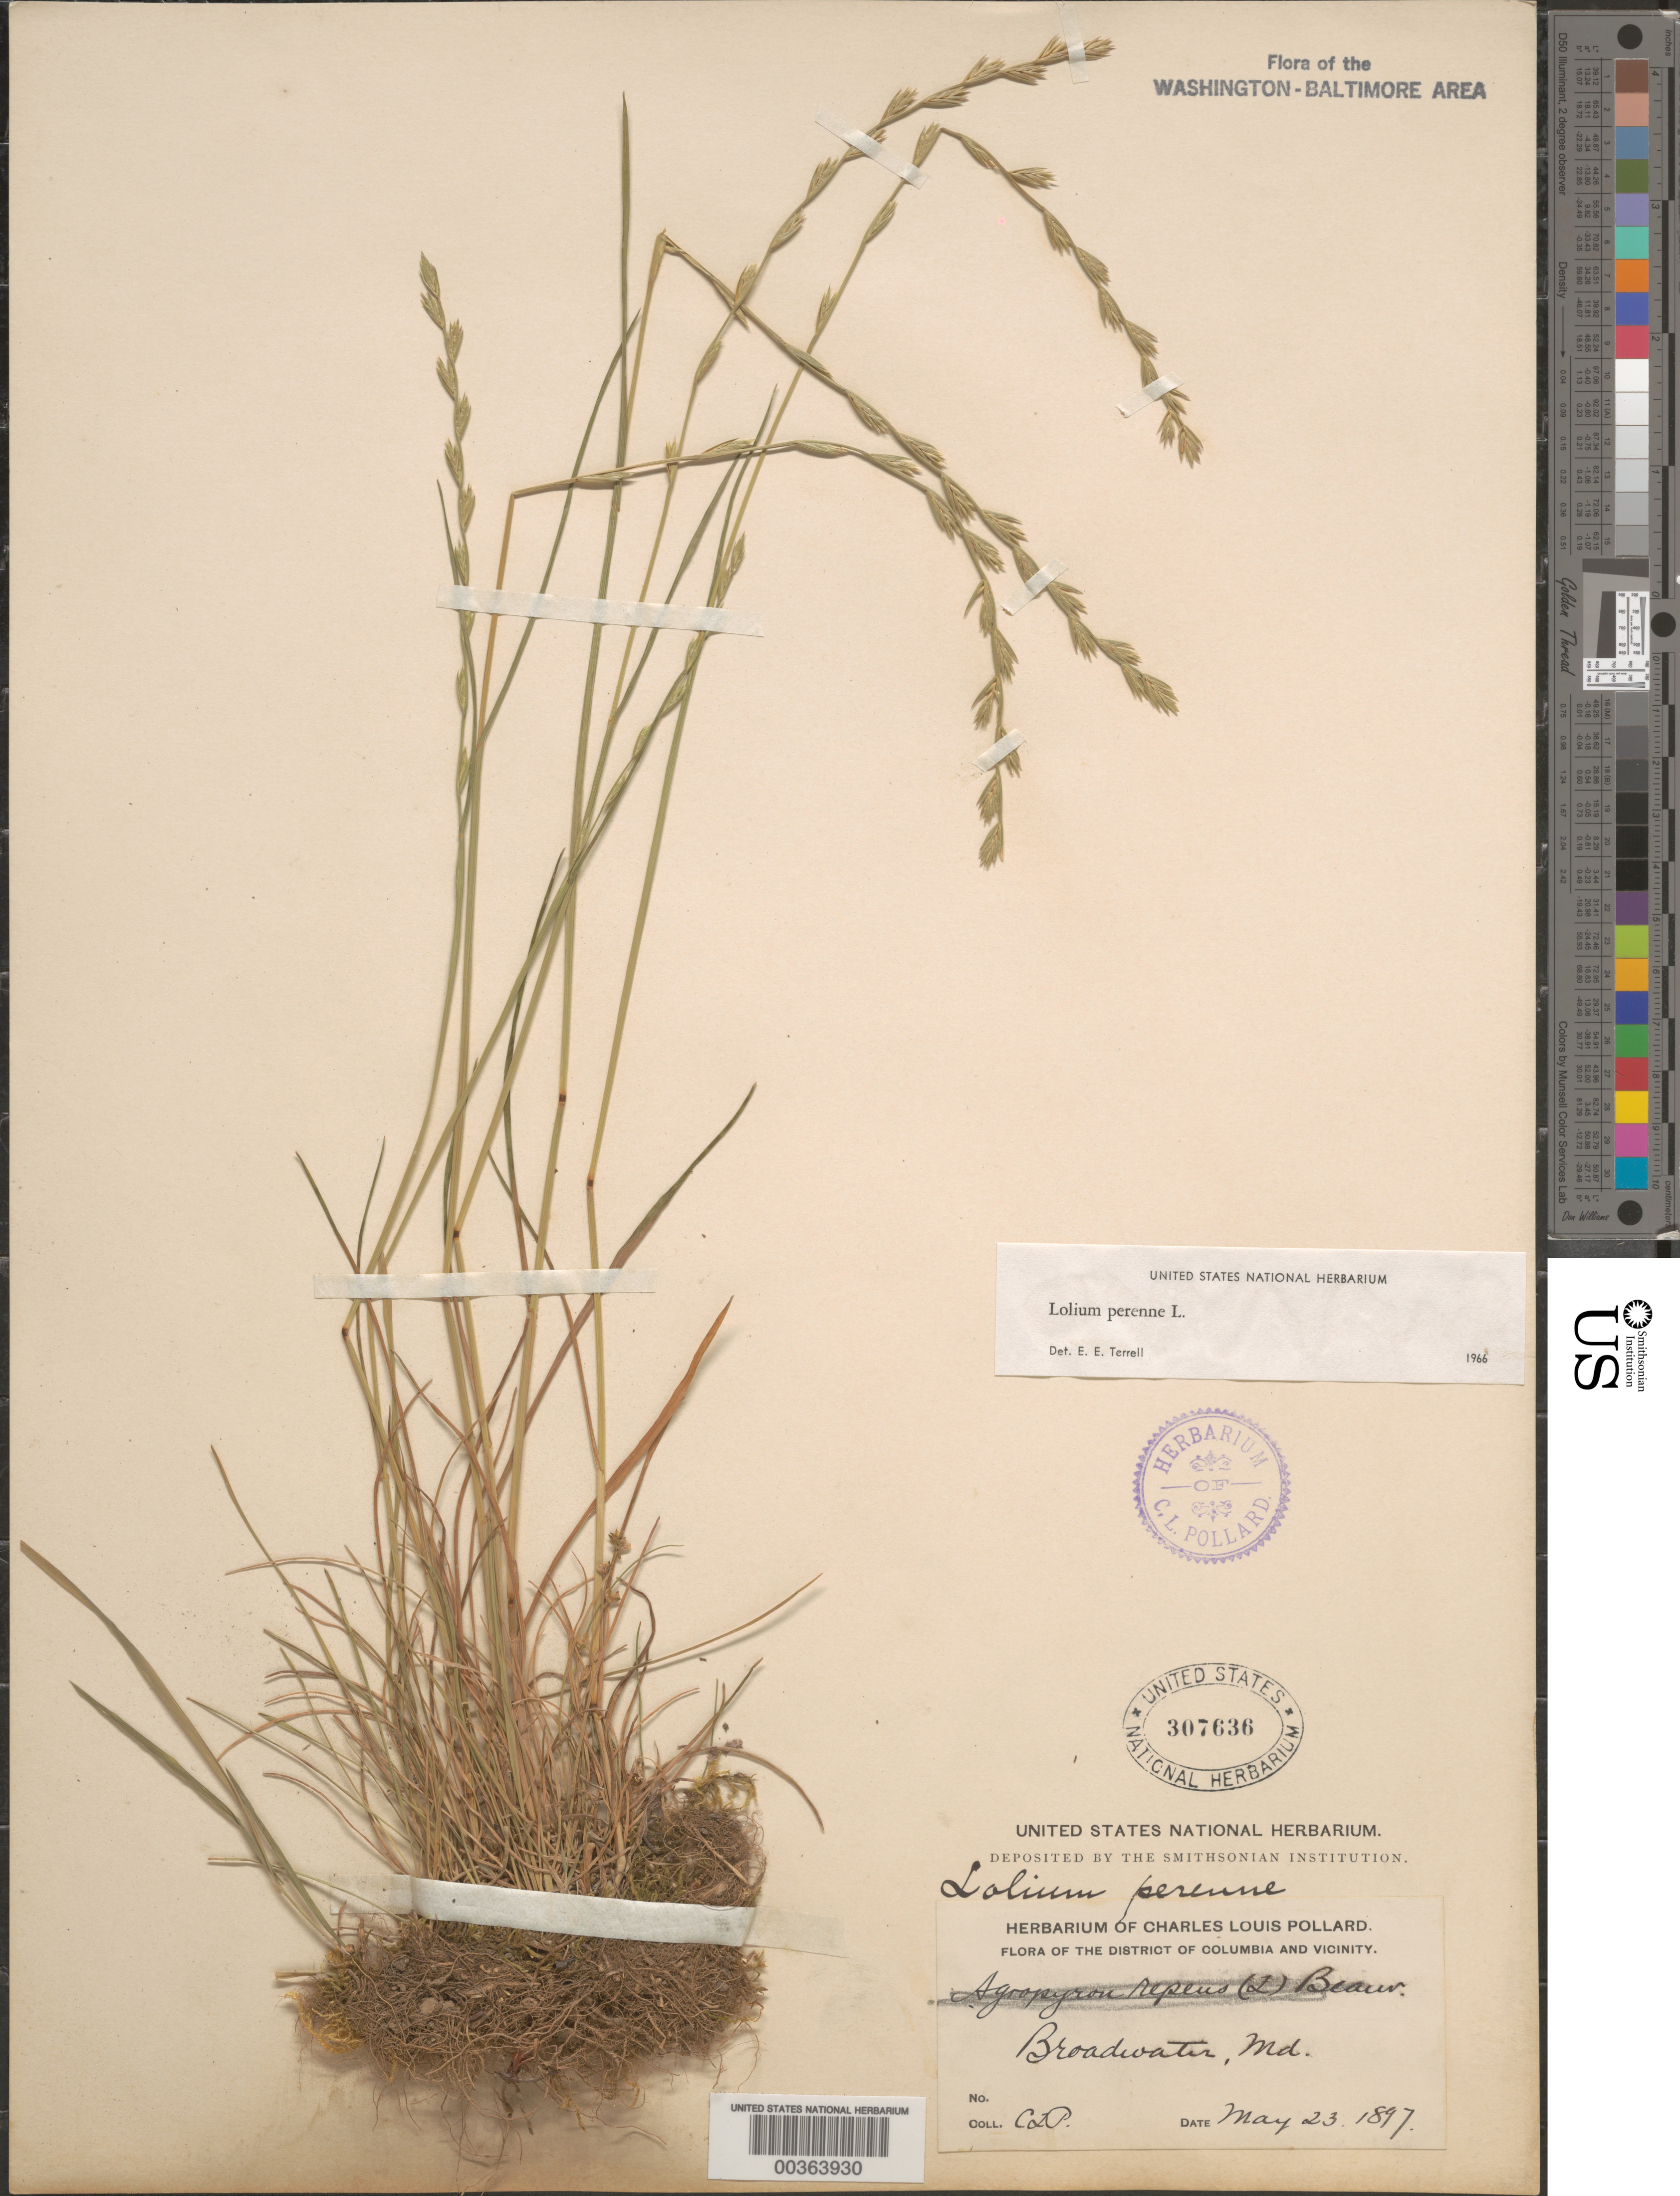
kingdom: Plantae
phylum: Tracheophyta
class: Liliopsida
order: Poales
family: Poaceae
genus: Lolium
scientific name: Lolium perenne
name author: L.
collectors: C. L. Pollard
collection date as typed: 23 May 1897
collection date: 1897-05-23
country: United States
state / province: Maryland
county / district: Montgomery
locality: Broadwater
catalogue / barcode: US 307636